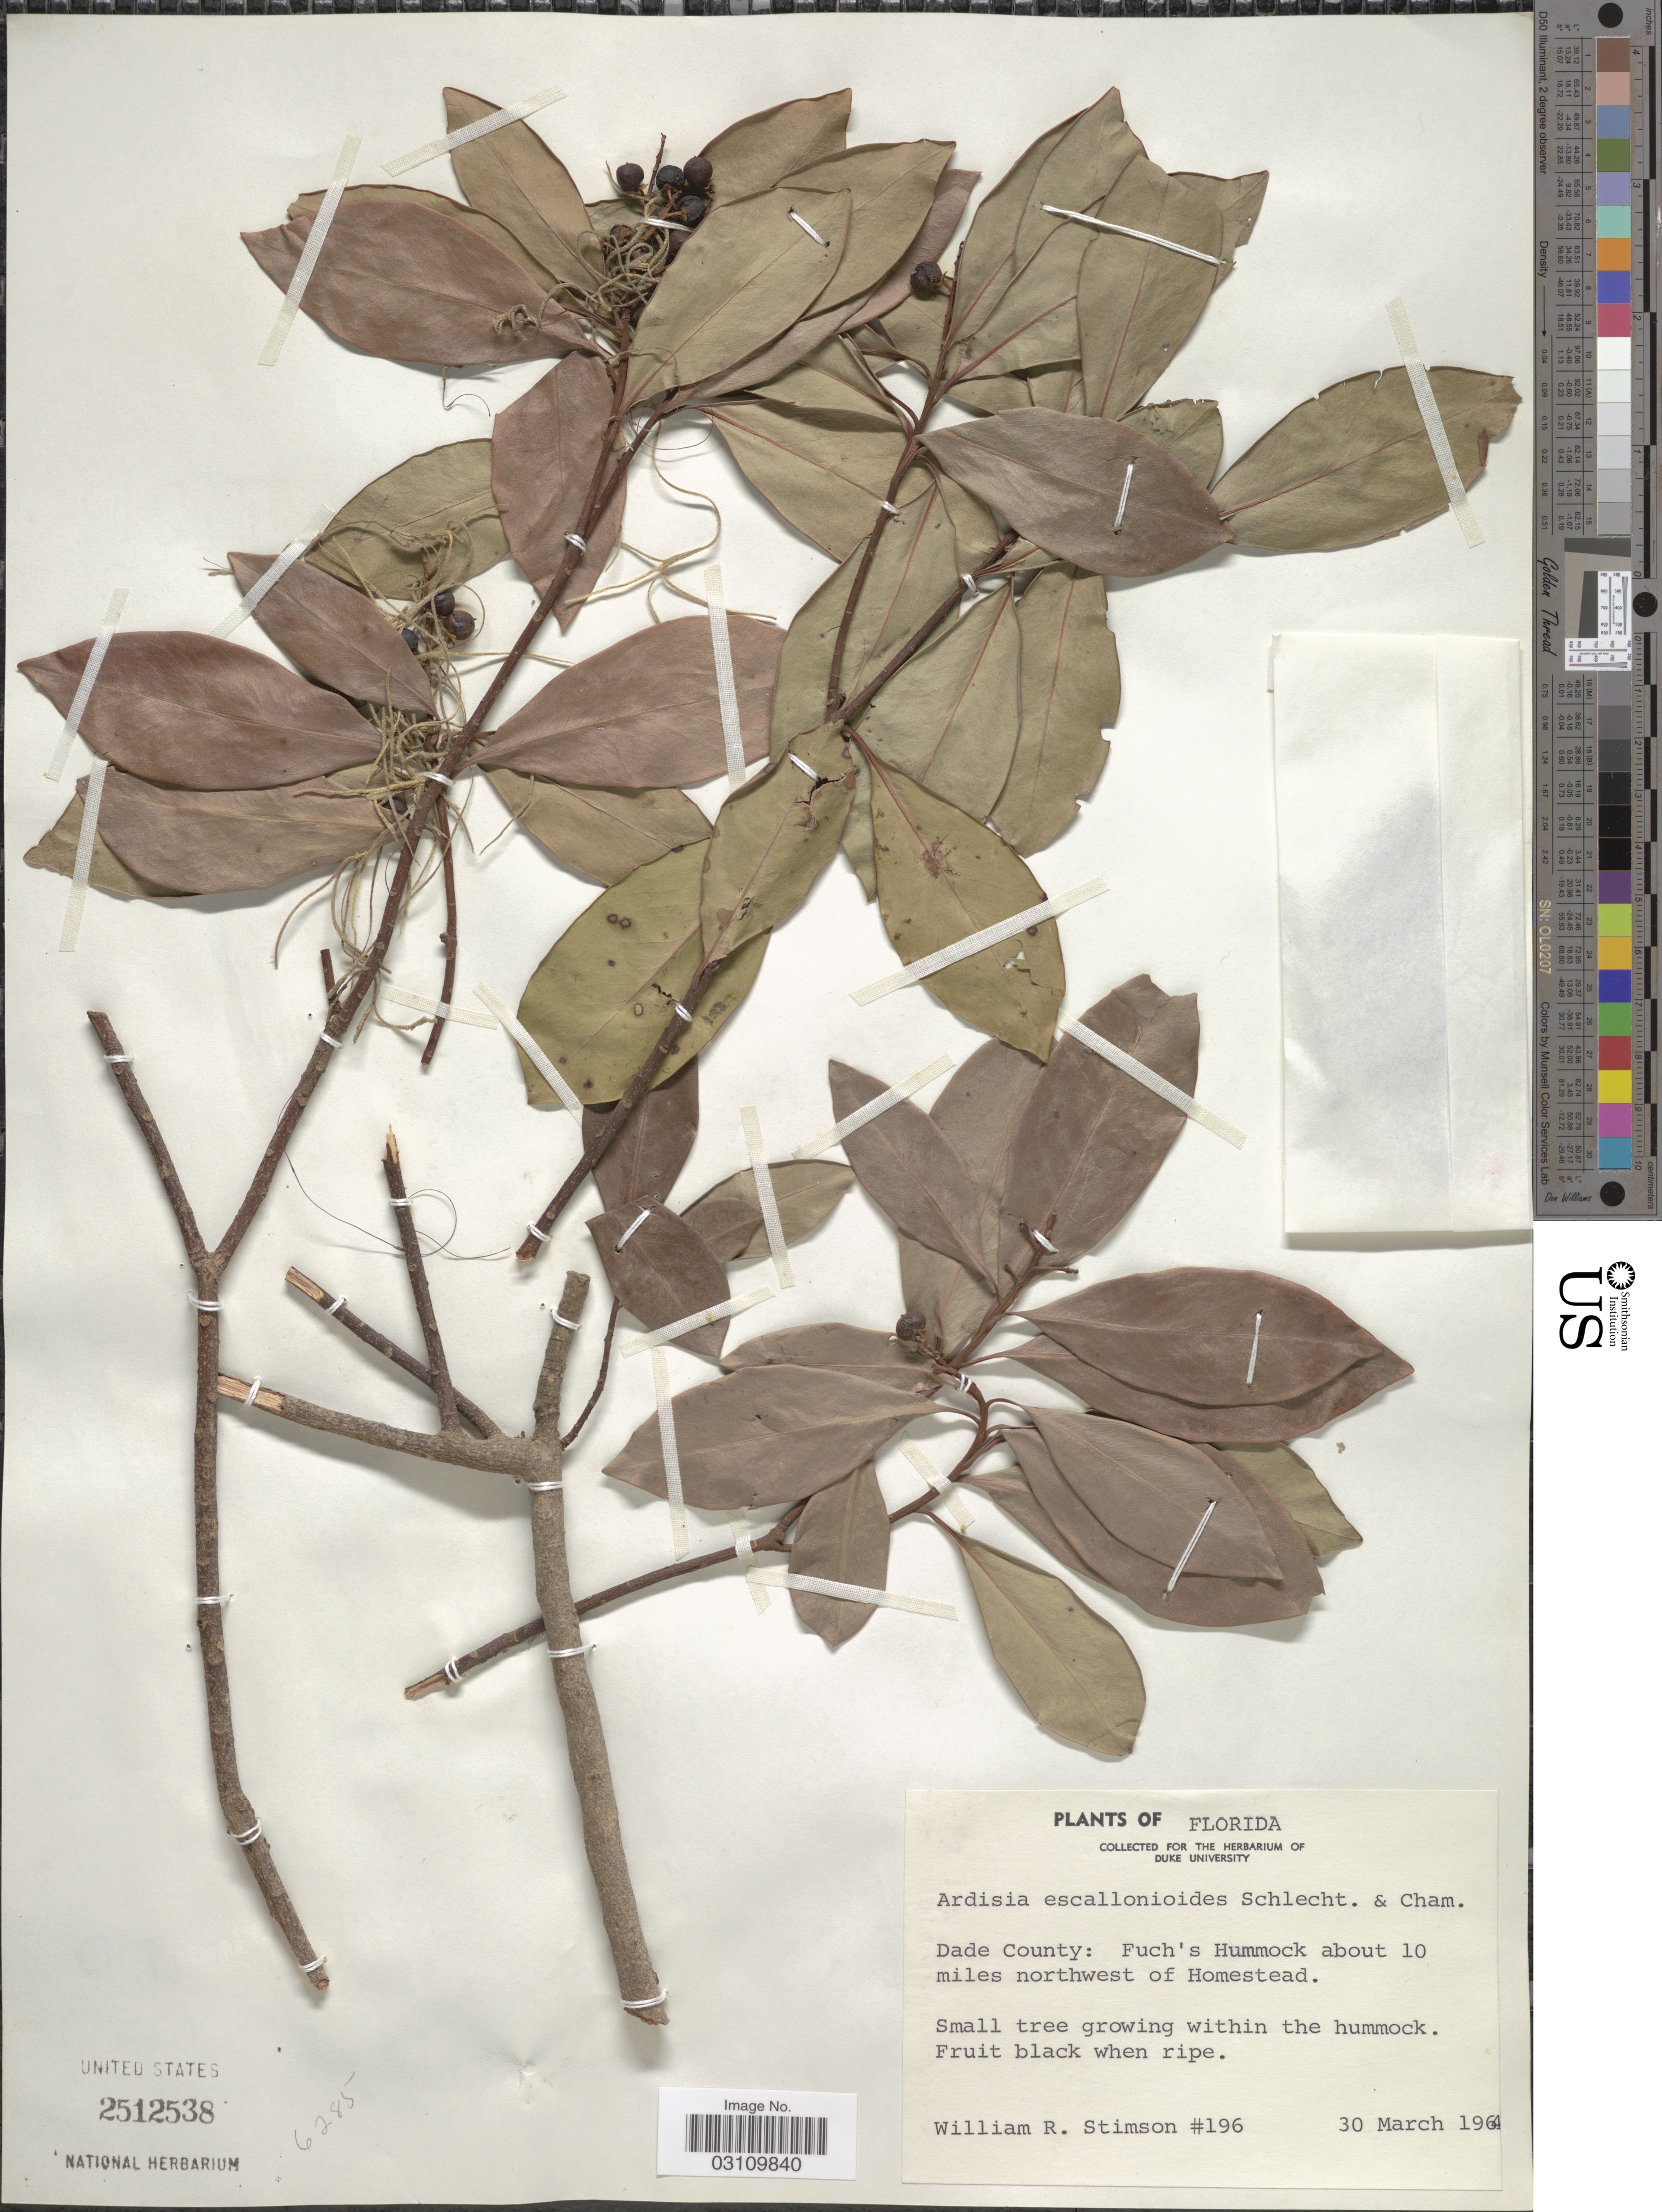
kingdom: Plantae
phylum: Tracheophyta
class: Magnoliopsida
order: Ericales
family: Primulaceae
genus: Ardisia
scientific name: Ardisia escallonioides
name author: Schltdl. & Cham.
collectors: W. R. Stimson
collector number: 196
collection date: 1964-03-30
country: United States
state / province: Florida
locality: Dade County: Fuch's Hammock about 10 miles northwest of Homestead.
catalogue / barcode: US 2512538